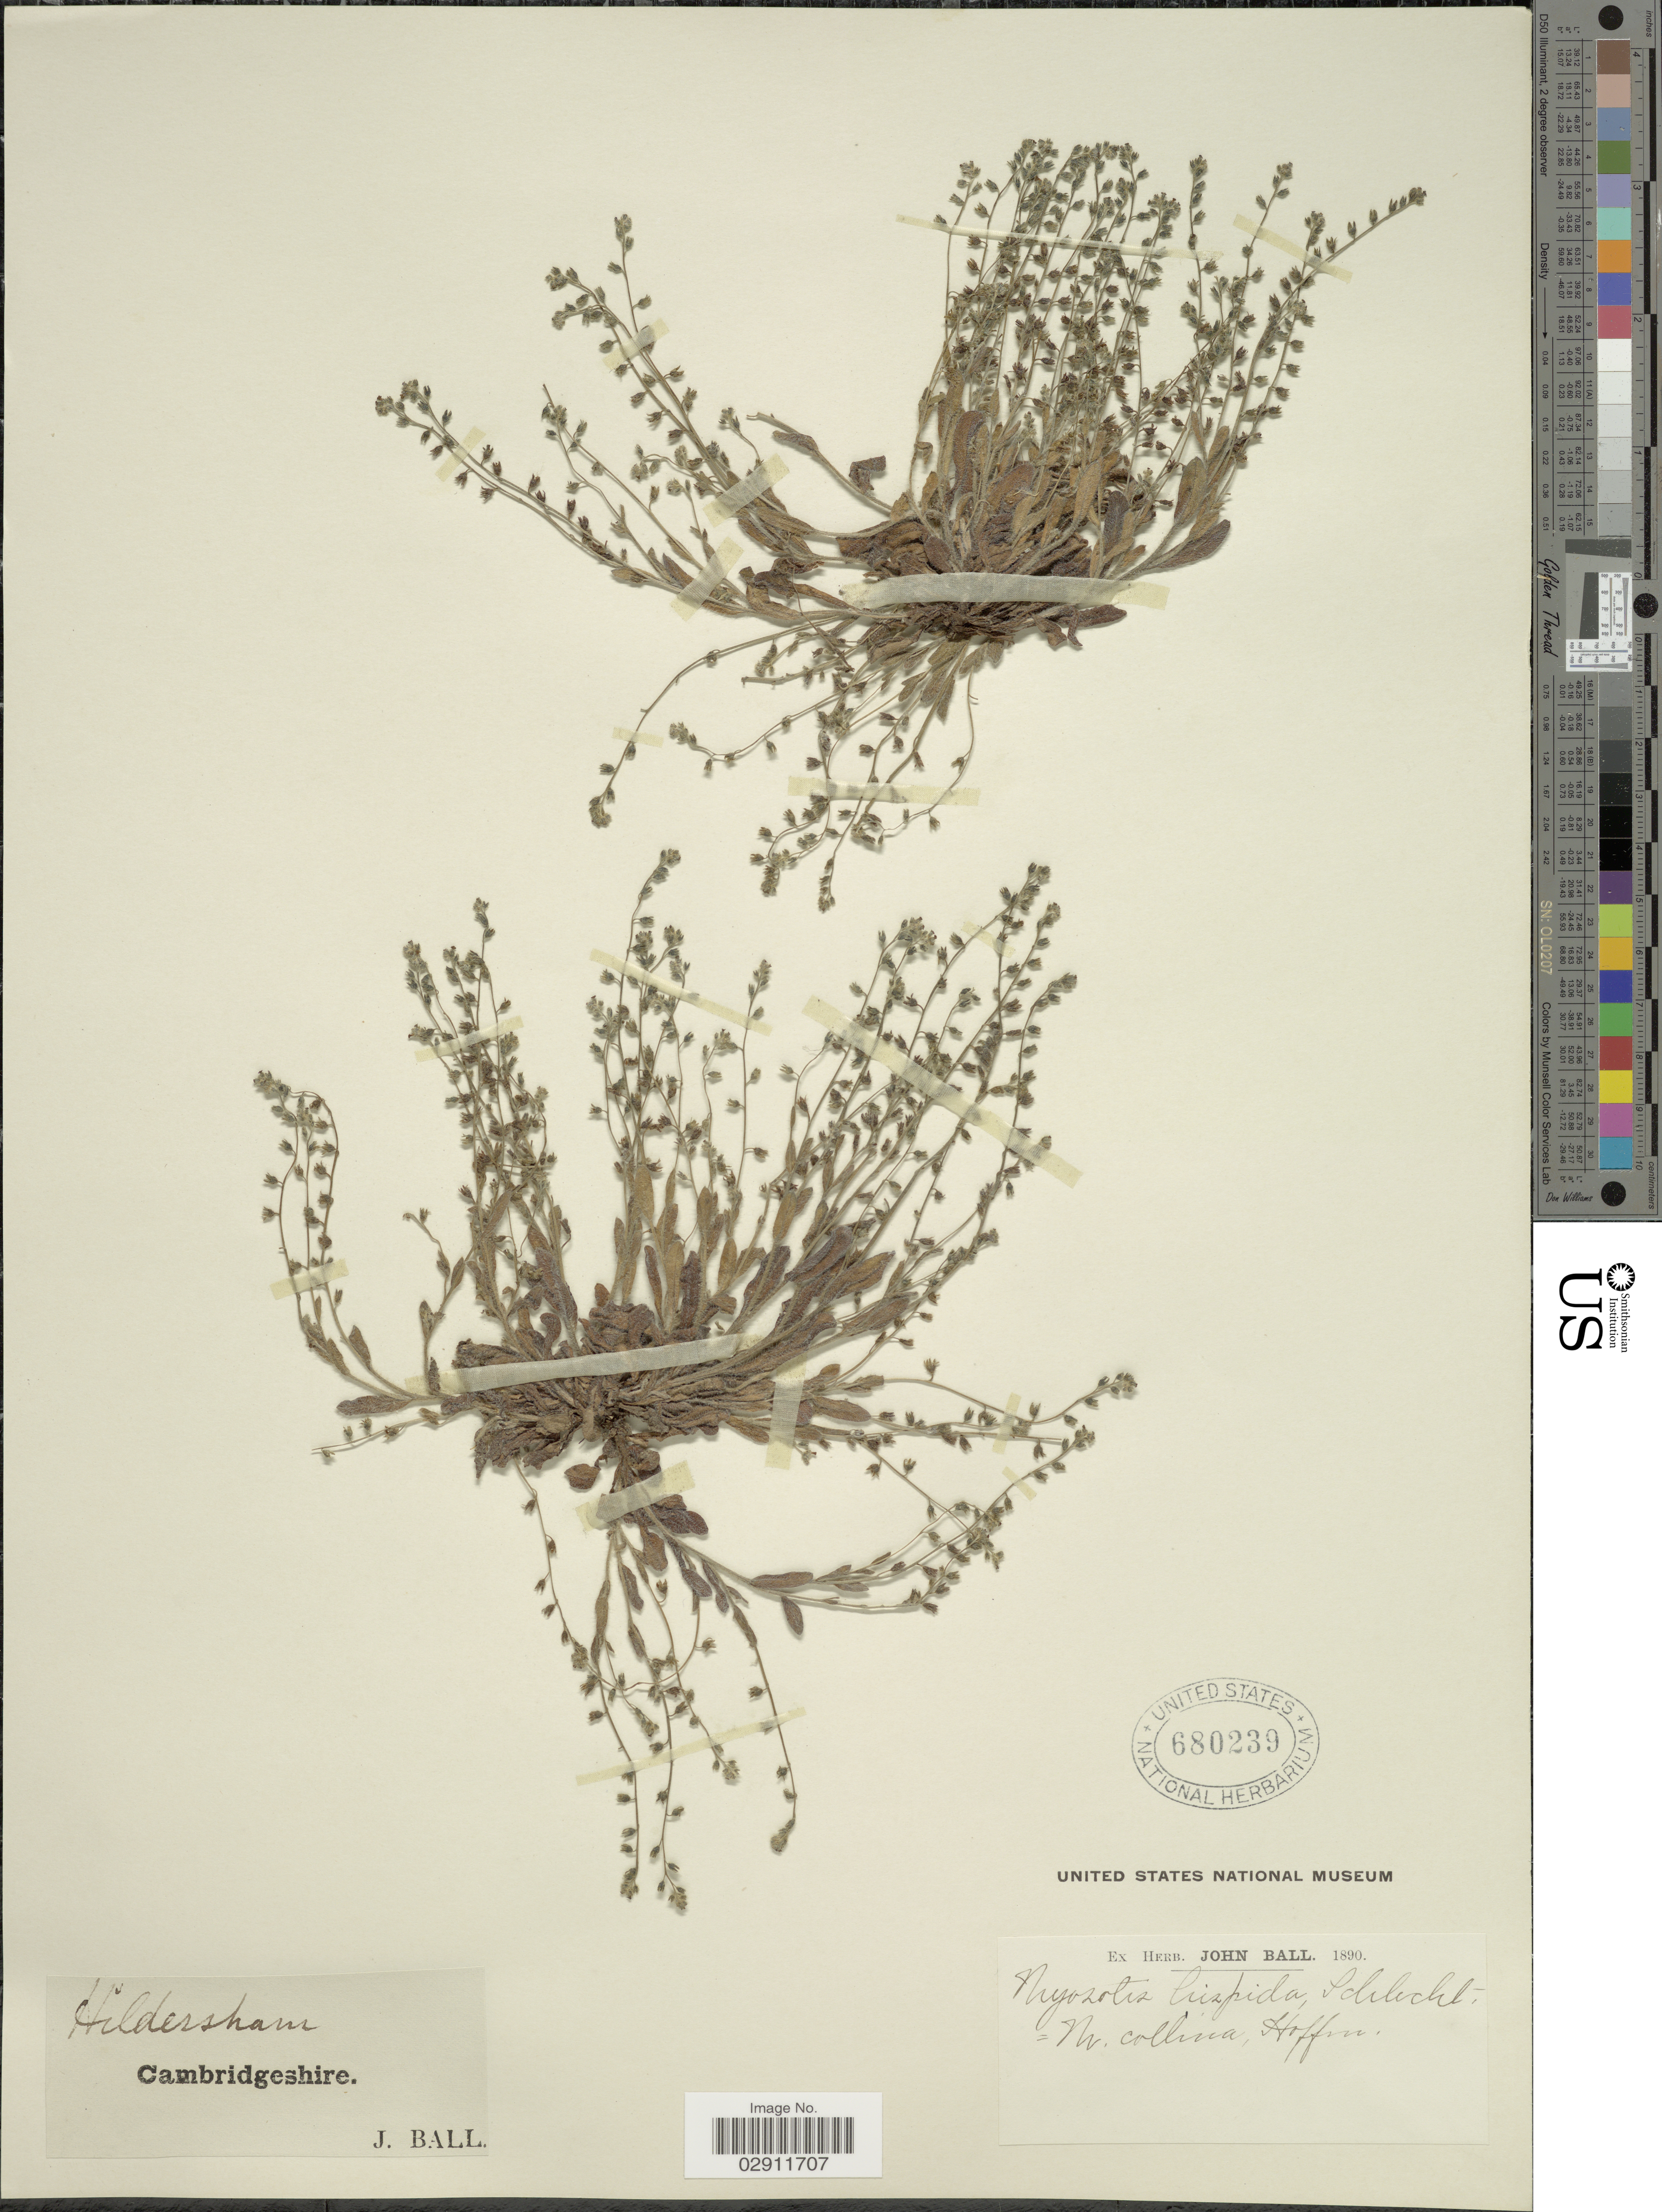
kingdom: Plantae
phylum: Tracheophyta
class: Magnoliopsida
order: Boraginales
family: Boraginaceae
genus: Myosotis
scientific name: Myosotis hispida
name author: Schltdl.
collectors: J. Ball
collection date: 1890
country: United Kingdom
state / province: England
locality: Hildersham, Cambridgeshire.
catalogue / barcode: US 680239